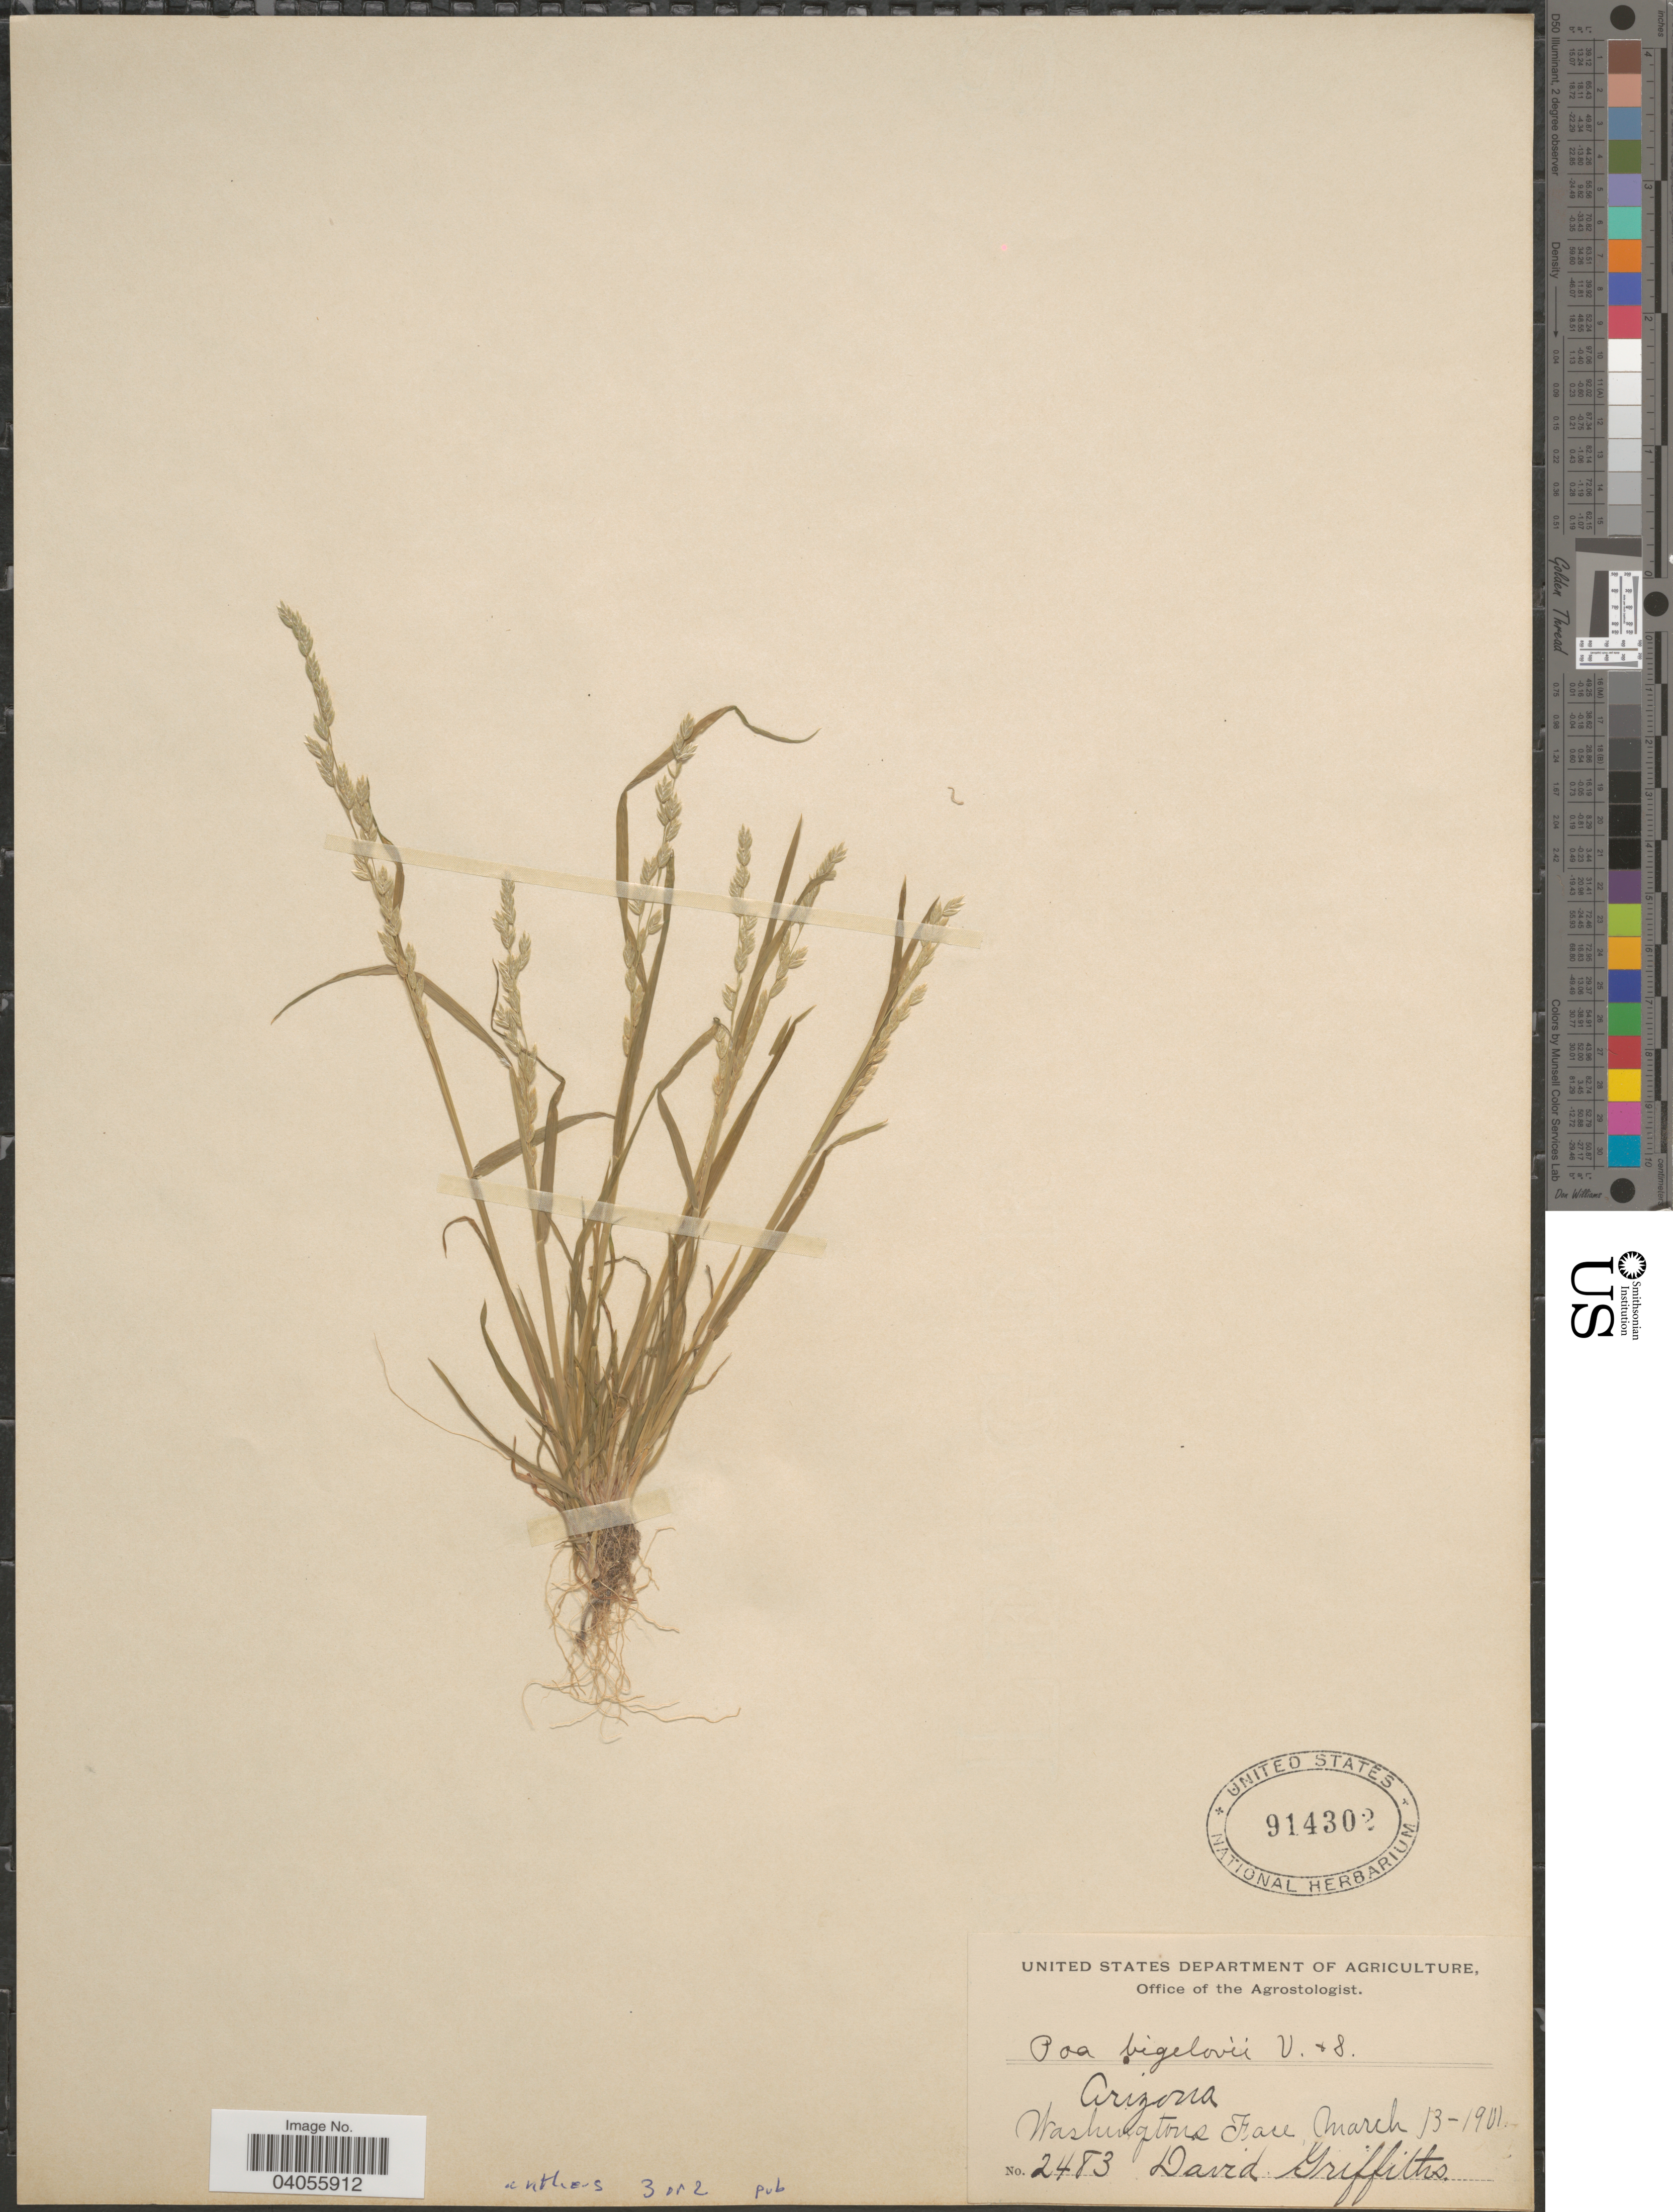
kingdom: Plantae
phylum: Tracheophyta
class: Liliopsida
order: Poales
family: Poaceae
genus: Poa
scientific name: Poa bigelovii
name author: Vasey & Scribn.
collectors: D. Griffiths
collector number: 2483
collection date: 1901-03-13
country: United States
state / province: Arizona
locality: Washingtons Face.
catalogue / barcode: US 914302